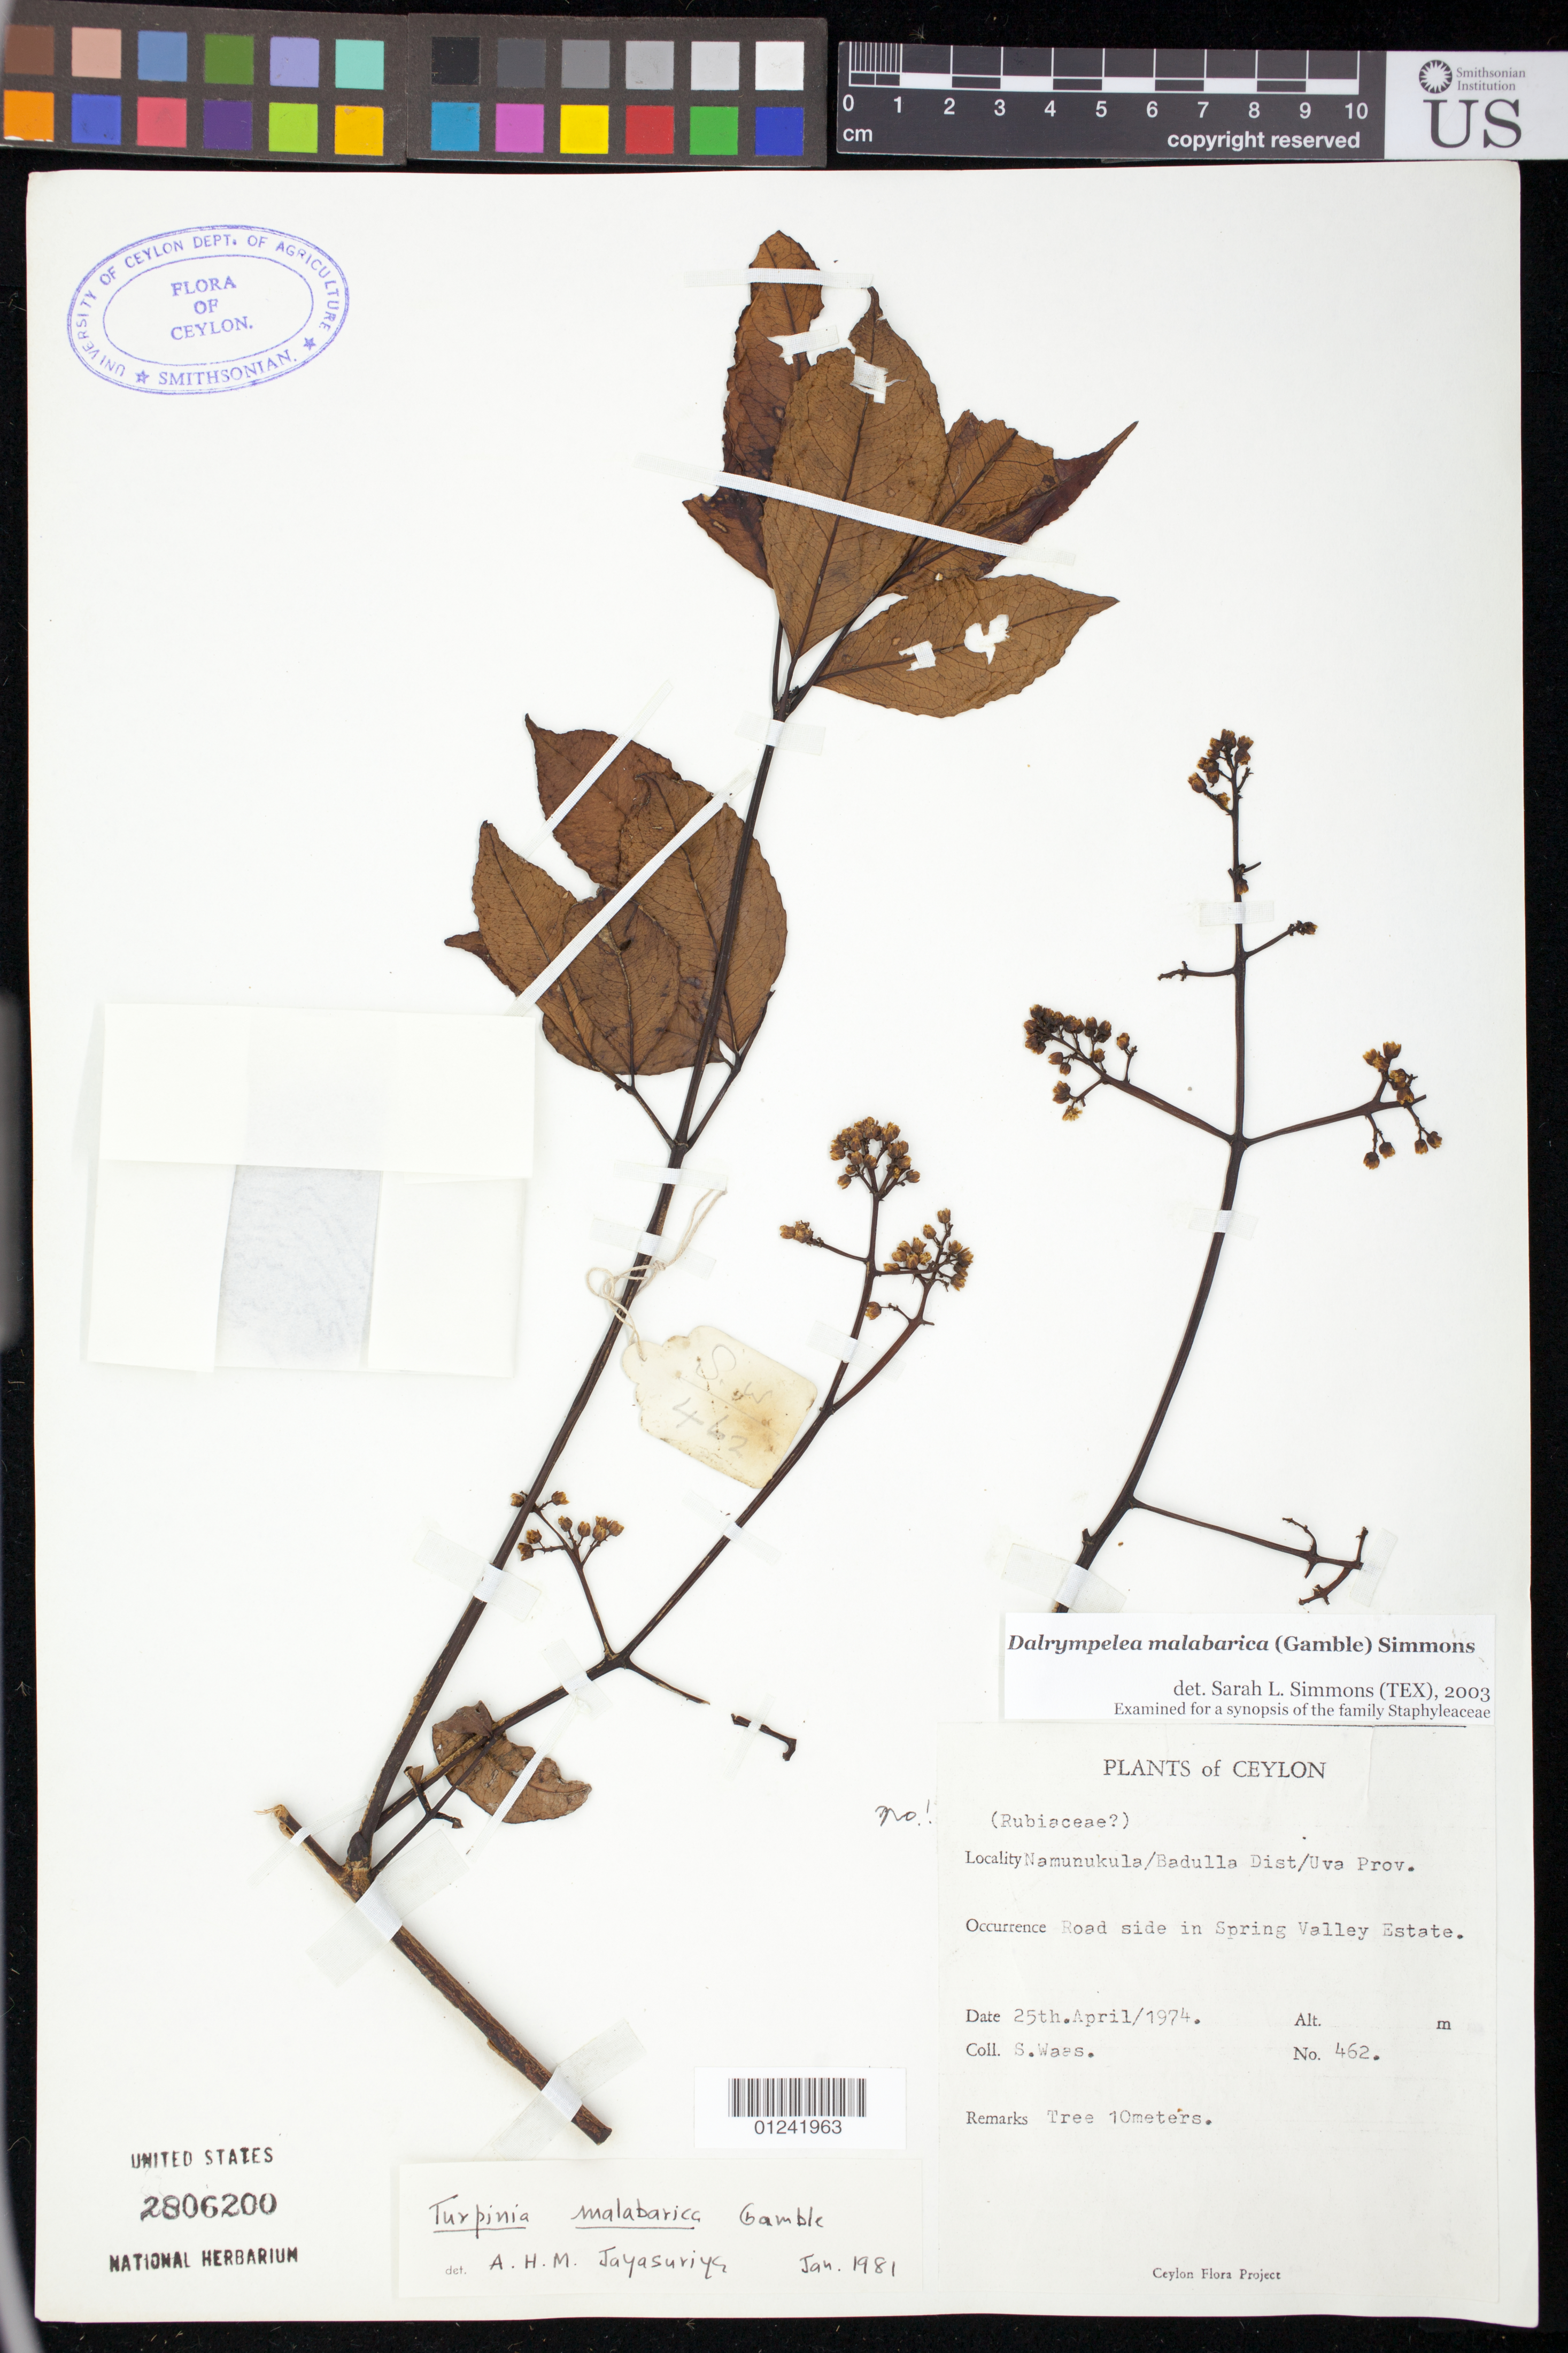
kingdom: Plantae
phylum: Tracheophyta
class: Magnoliopsida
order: Crossosomatales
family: Staphyleaceae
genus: Turpinia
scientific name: Turpinia malabarica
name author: Gamble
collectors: S. Waas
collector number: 462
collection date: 1974-04-25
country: Sri Lanka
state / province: Uva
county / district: Badulla District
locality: Roadside in Spring Valley Estates.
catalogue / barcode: US 2806200